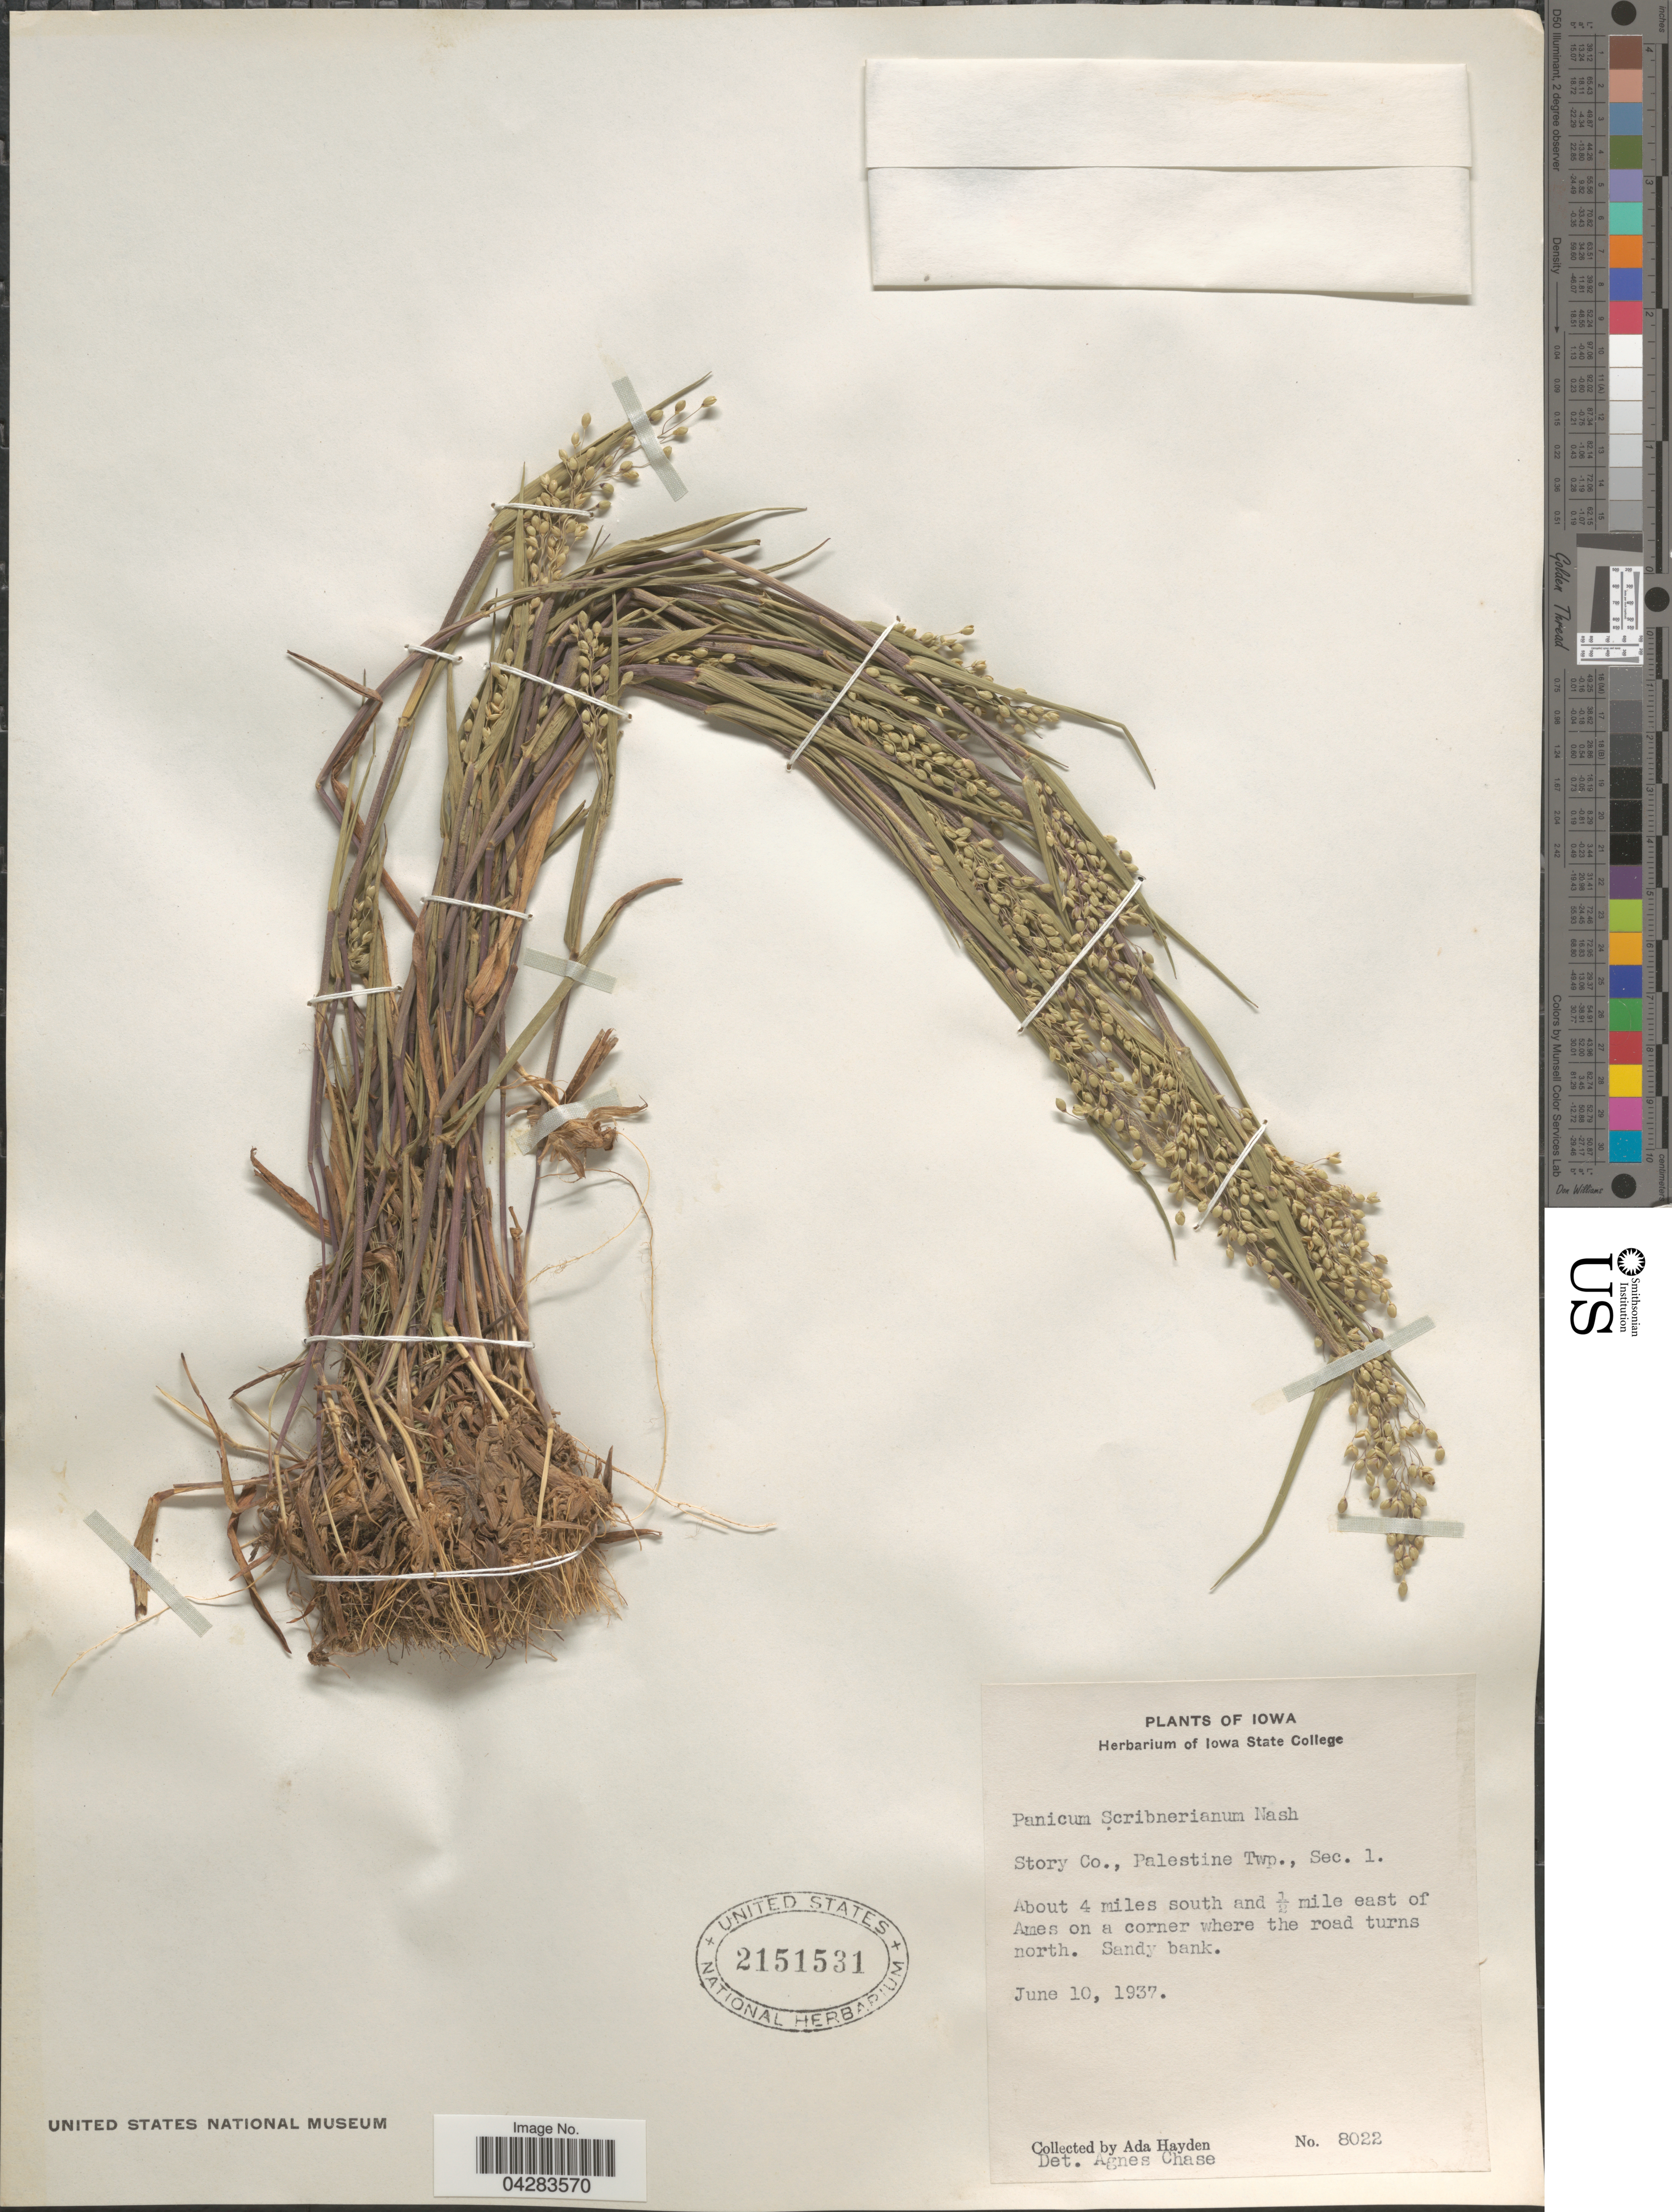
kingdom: Plantae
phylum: Tracheophyta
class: Liliopsida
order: Poales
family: Poaceae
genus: Dichanthelium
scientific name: Dichanthelium oligosanthes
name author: (Schult.) Gould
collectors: Ada Hayden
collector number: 8022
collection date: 1937-06-10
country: United States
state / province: Iowa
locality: Story Co., Palestine Twp., Sec. 1. About 4 miles south and ½ mile east of Ames on a corner where the road turns north.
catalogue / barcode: US 2151531